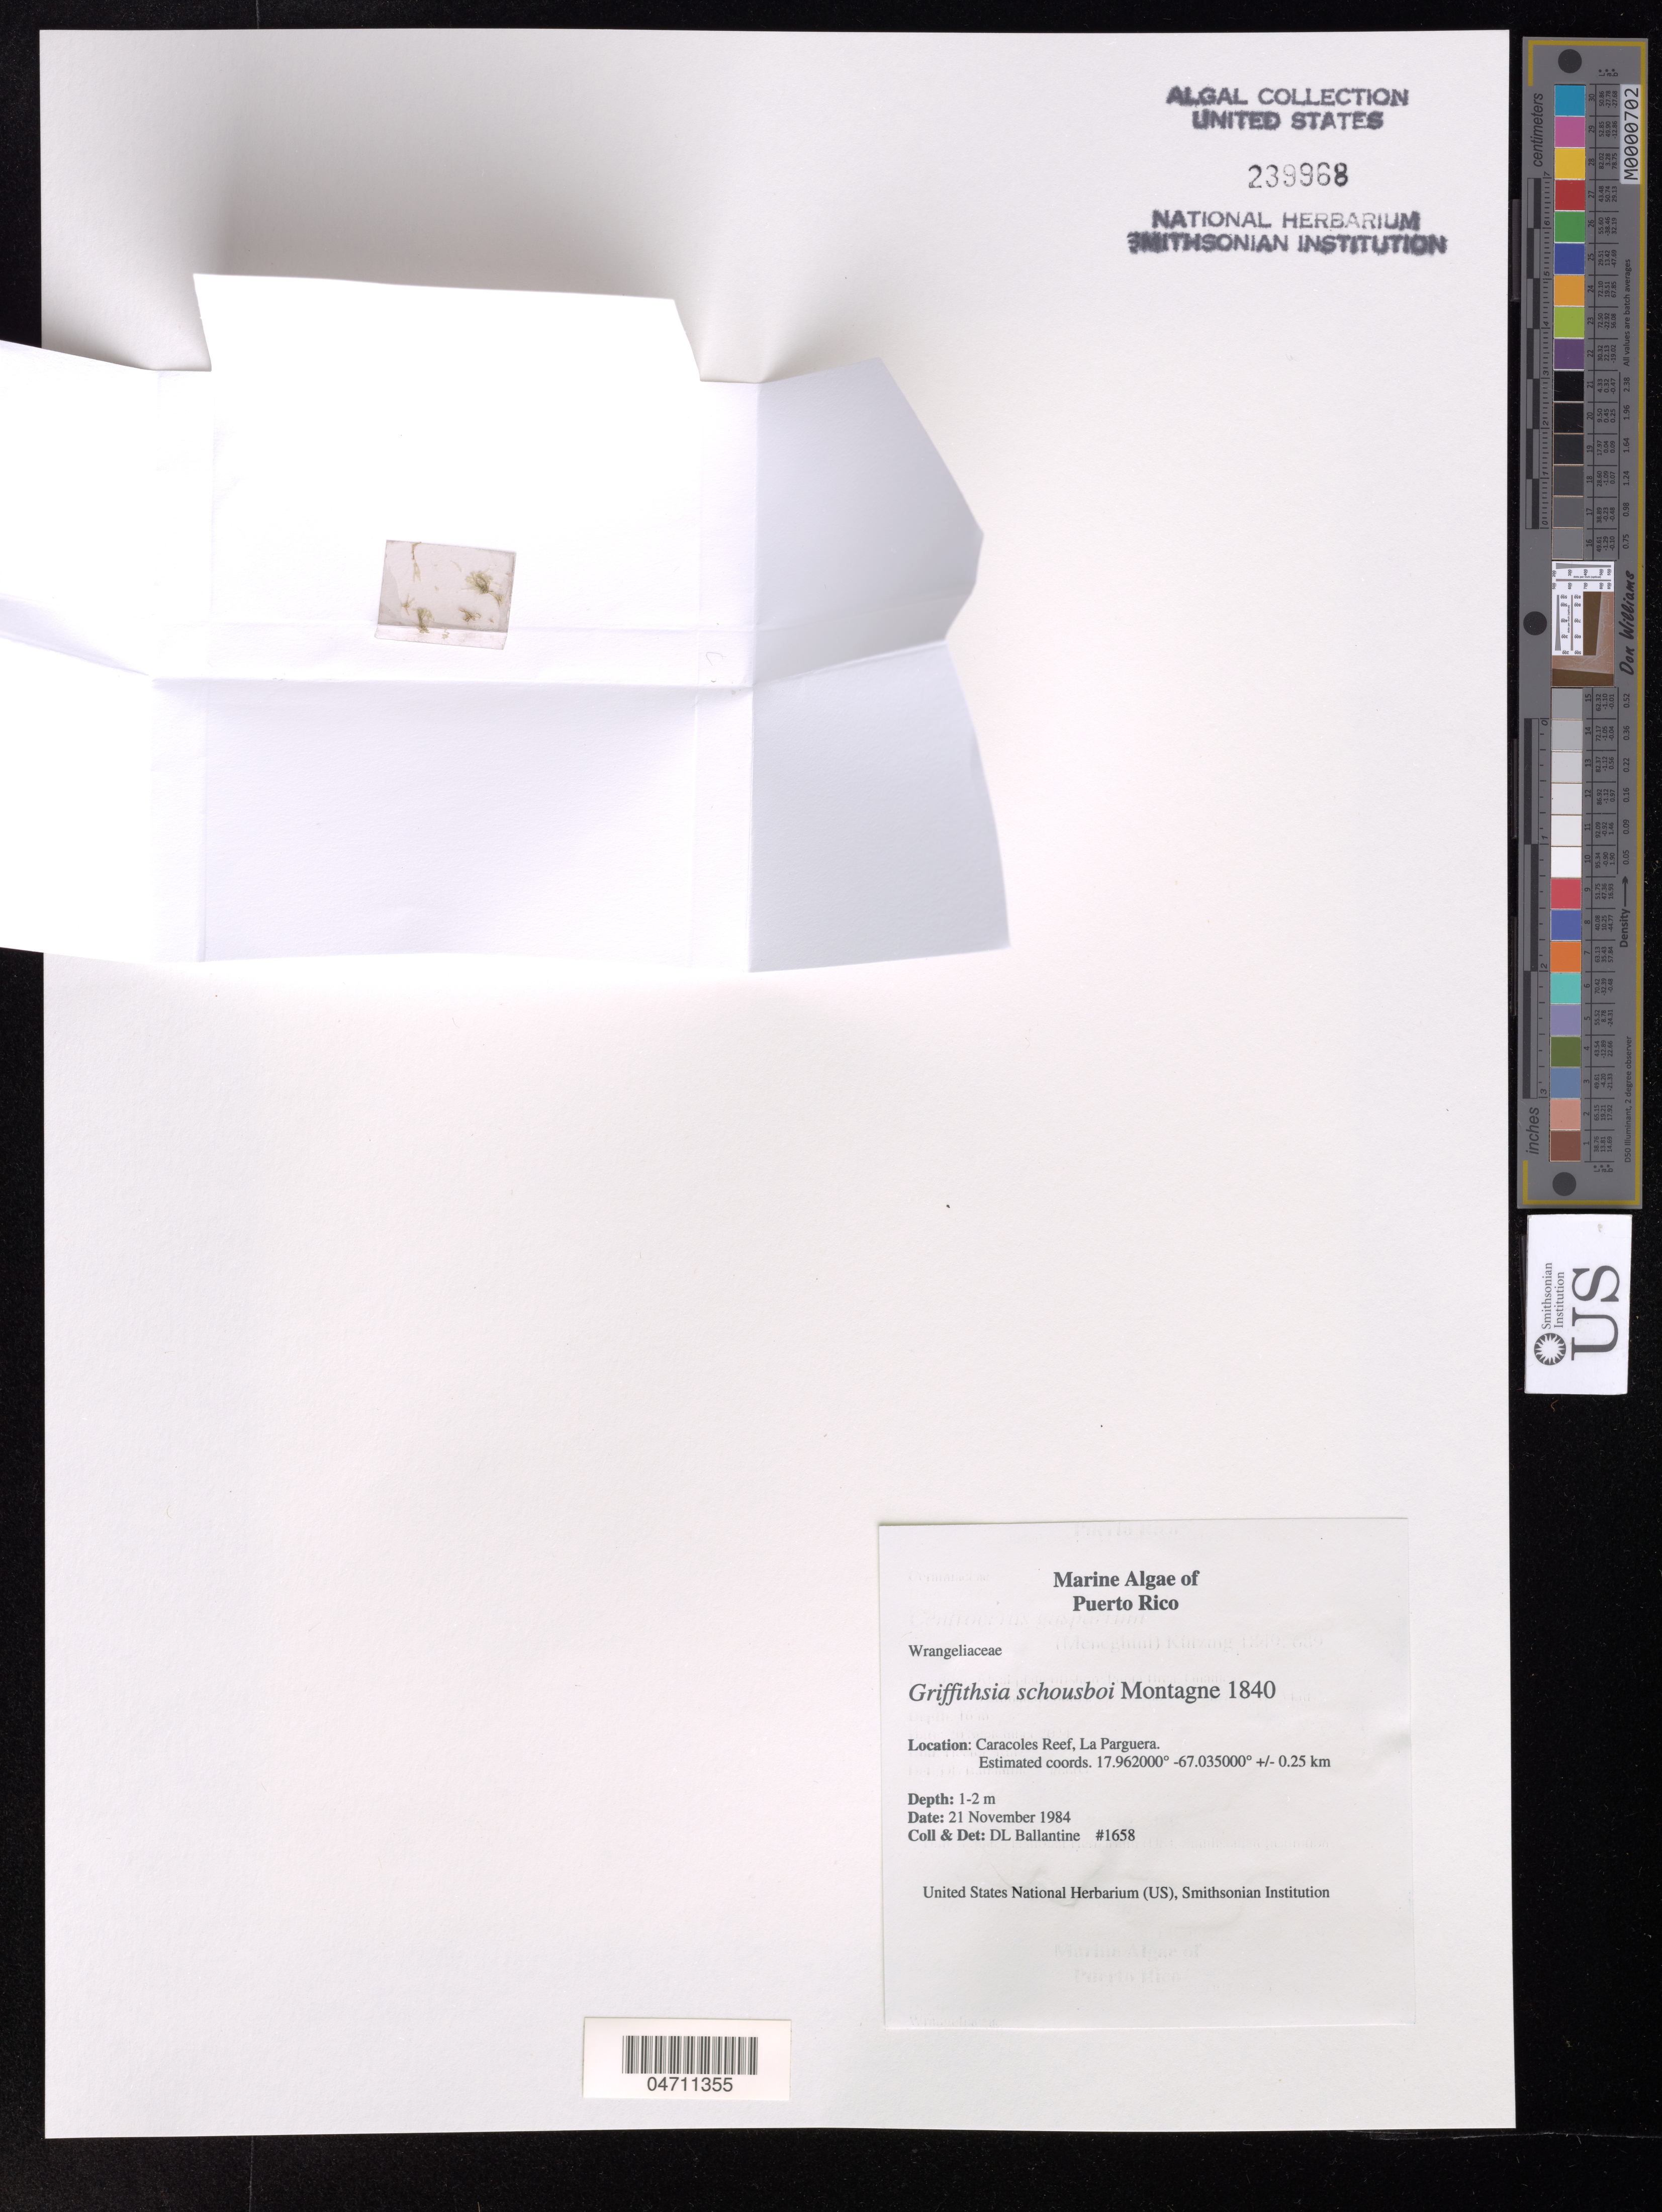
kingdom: Plantae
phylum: Rhodophyta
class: Florideophyceae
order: Ceramiales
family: Wrangeliaceae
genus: Griffithsia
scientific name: Griffithsia schousboei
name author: Mont.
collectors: D. Ballantine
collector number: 1658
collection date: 1984-11-21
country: Puerto Rico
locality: Caracoles Reef, La Parguera.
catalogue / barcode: US 239968